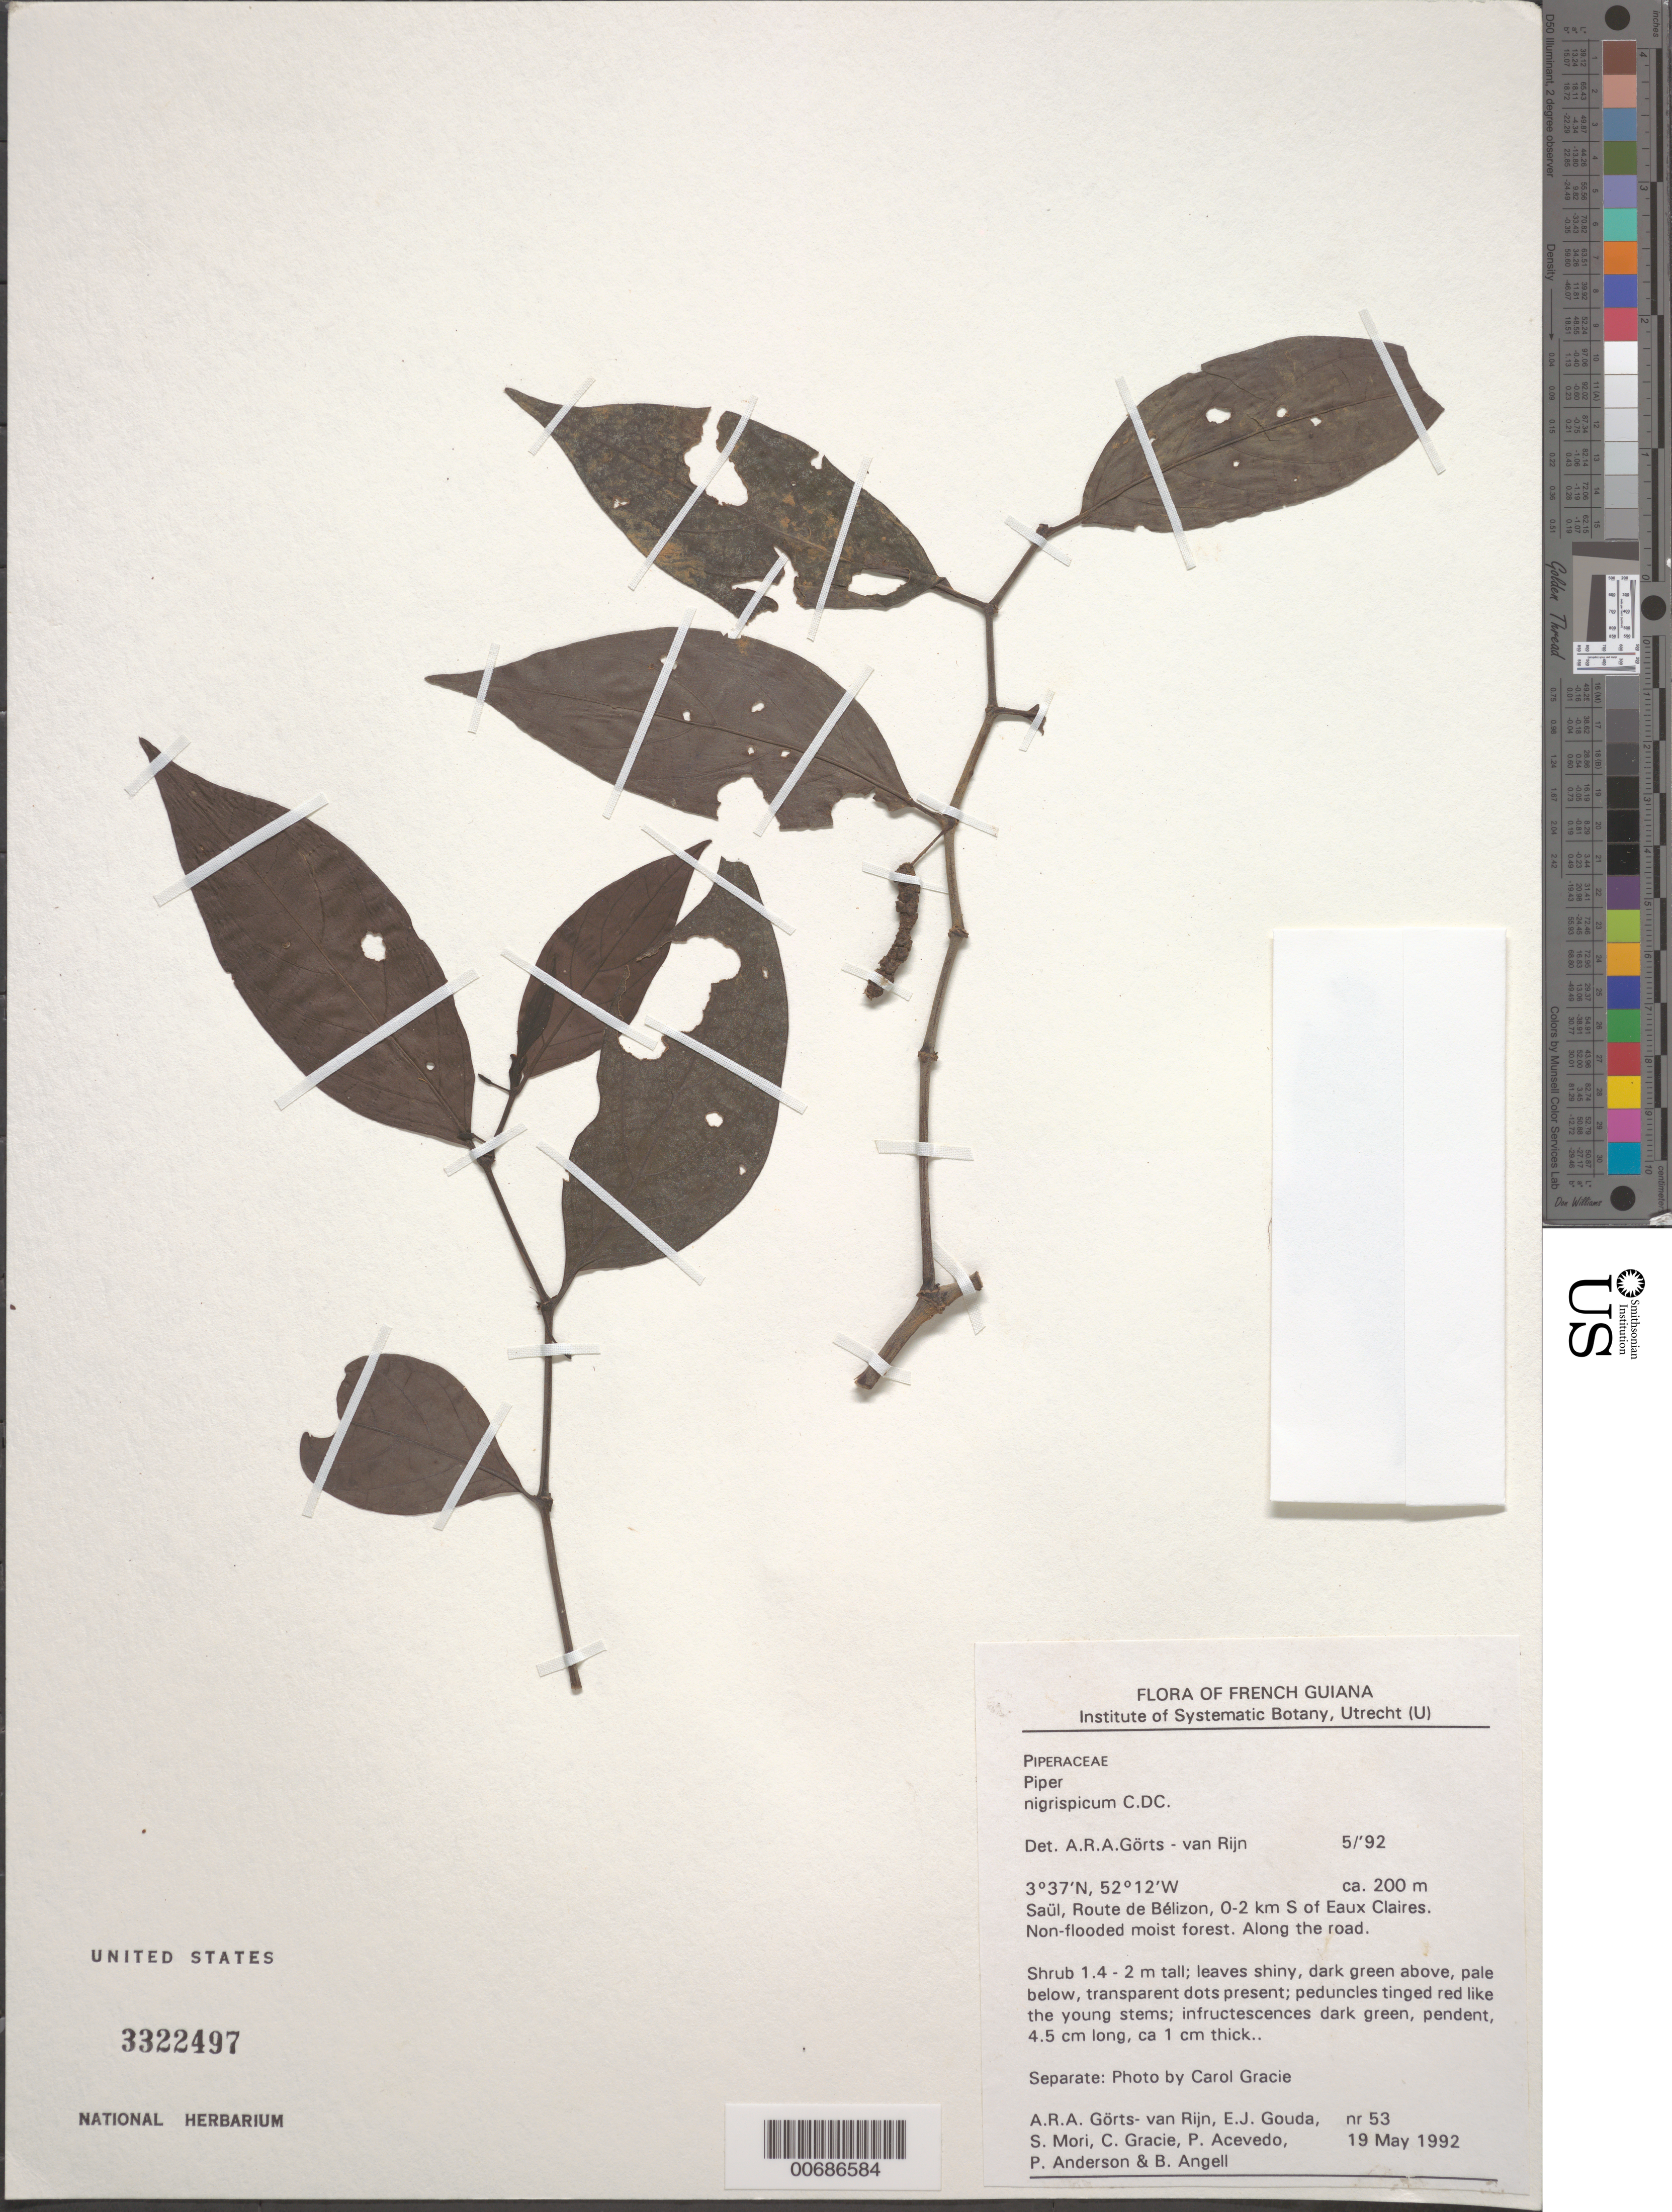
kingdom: Plantae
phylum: Tracheophyta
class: Magnoliopsida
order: Piperales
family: Piperaceae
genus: Piper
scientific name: Piper nigrispicum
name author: C. DC.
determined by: Görts-van Rijn, A. R. A.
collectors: A. .R. A. Görts-van Rijn, E. J. Gouda, S. Mori, C. A. Gracie, P. Acevedo-Rodr., -- Anderson & Bobbi Angell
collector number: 53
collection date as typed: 19-May-92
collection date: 1992-05-19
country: French Guiana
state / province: Saint-Laurent-du-Maroni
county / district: Saül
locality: Route de Bélizon, 0-2 km S of Eaux Claires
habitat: Non-flooded moist forest; along the road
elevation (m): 200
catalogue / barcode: US 3322497